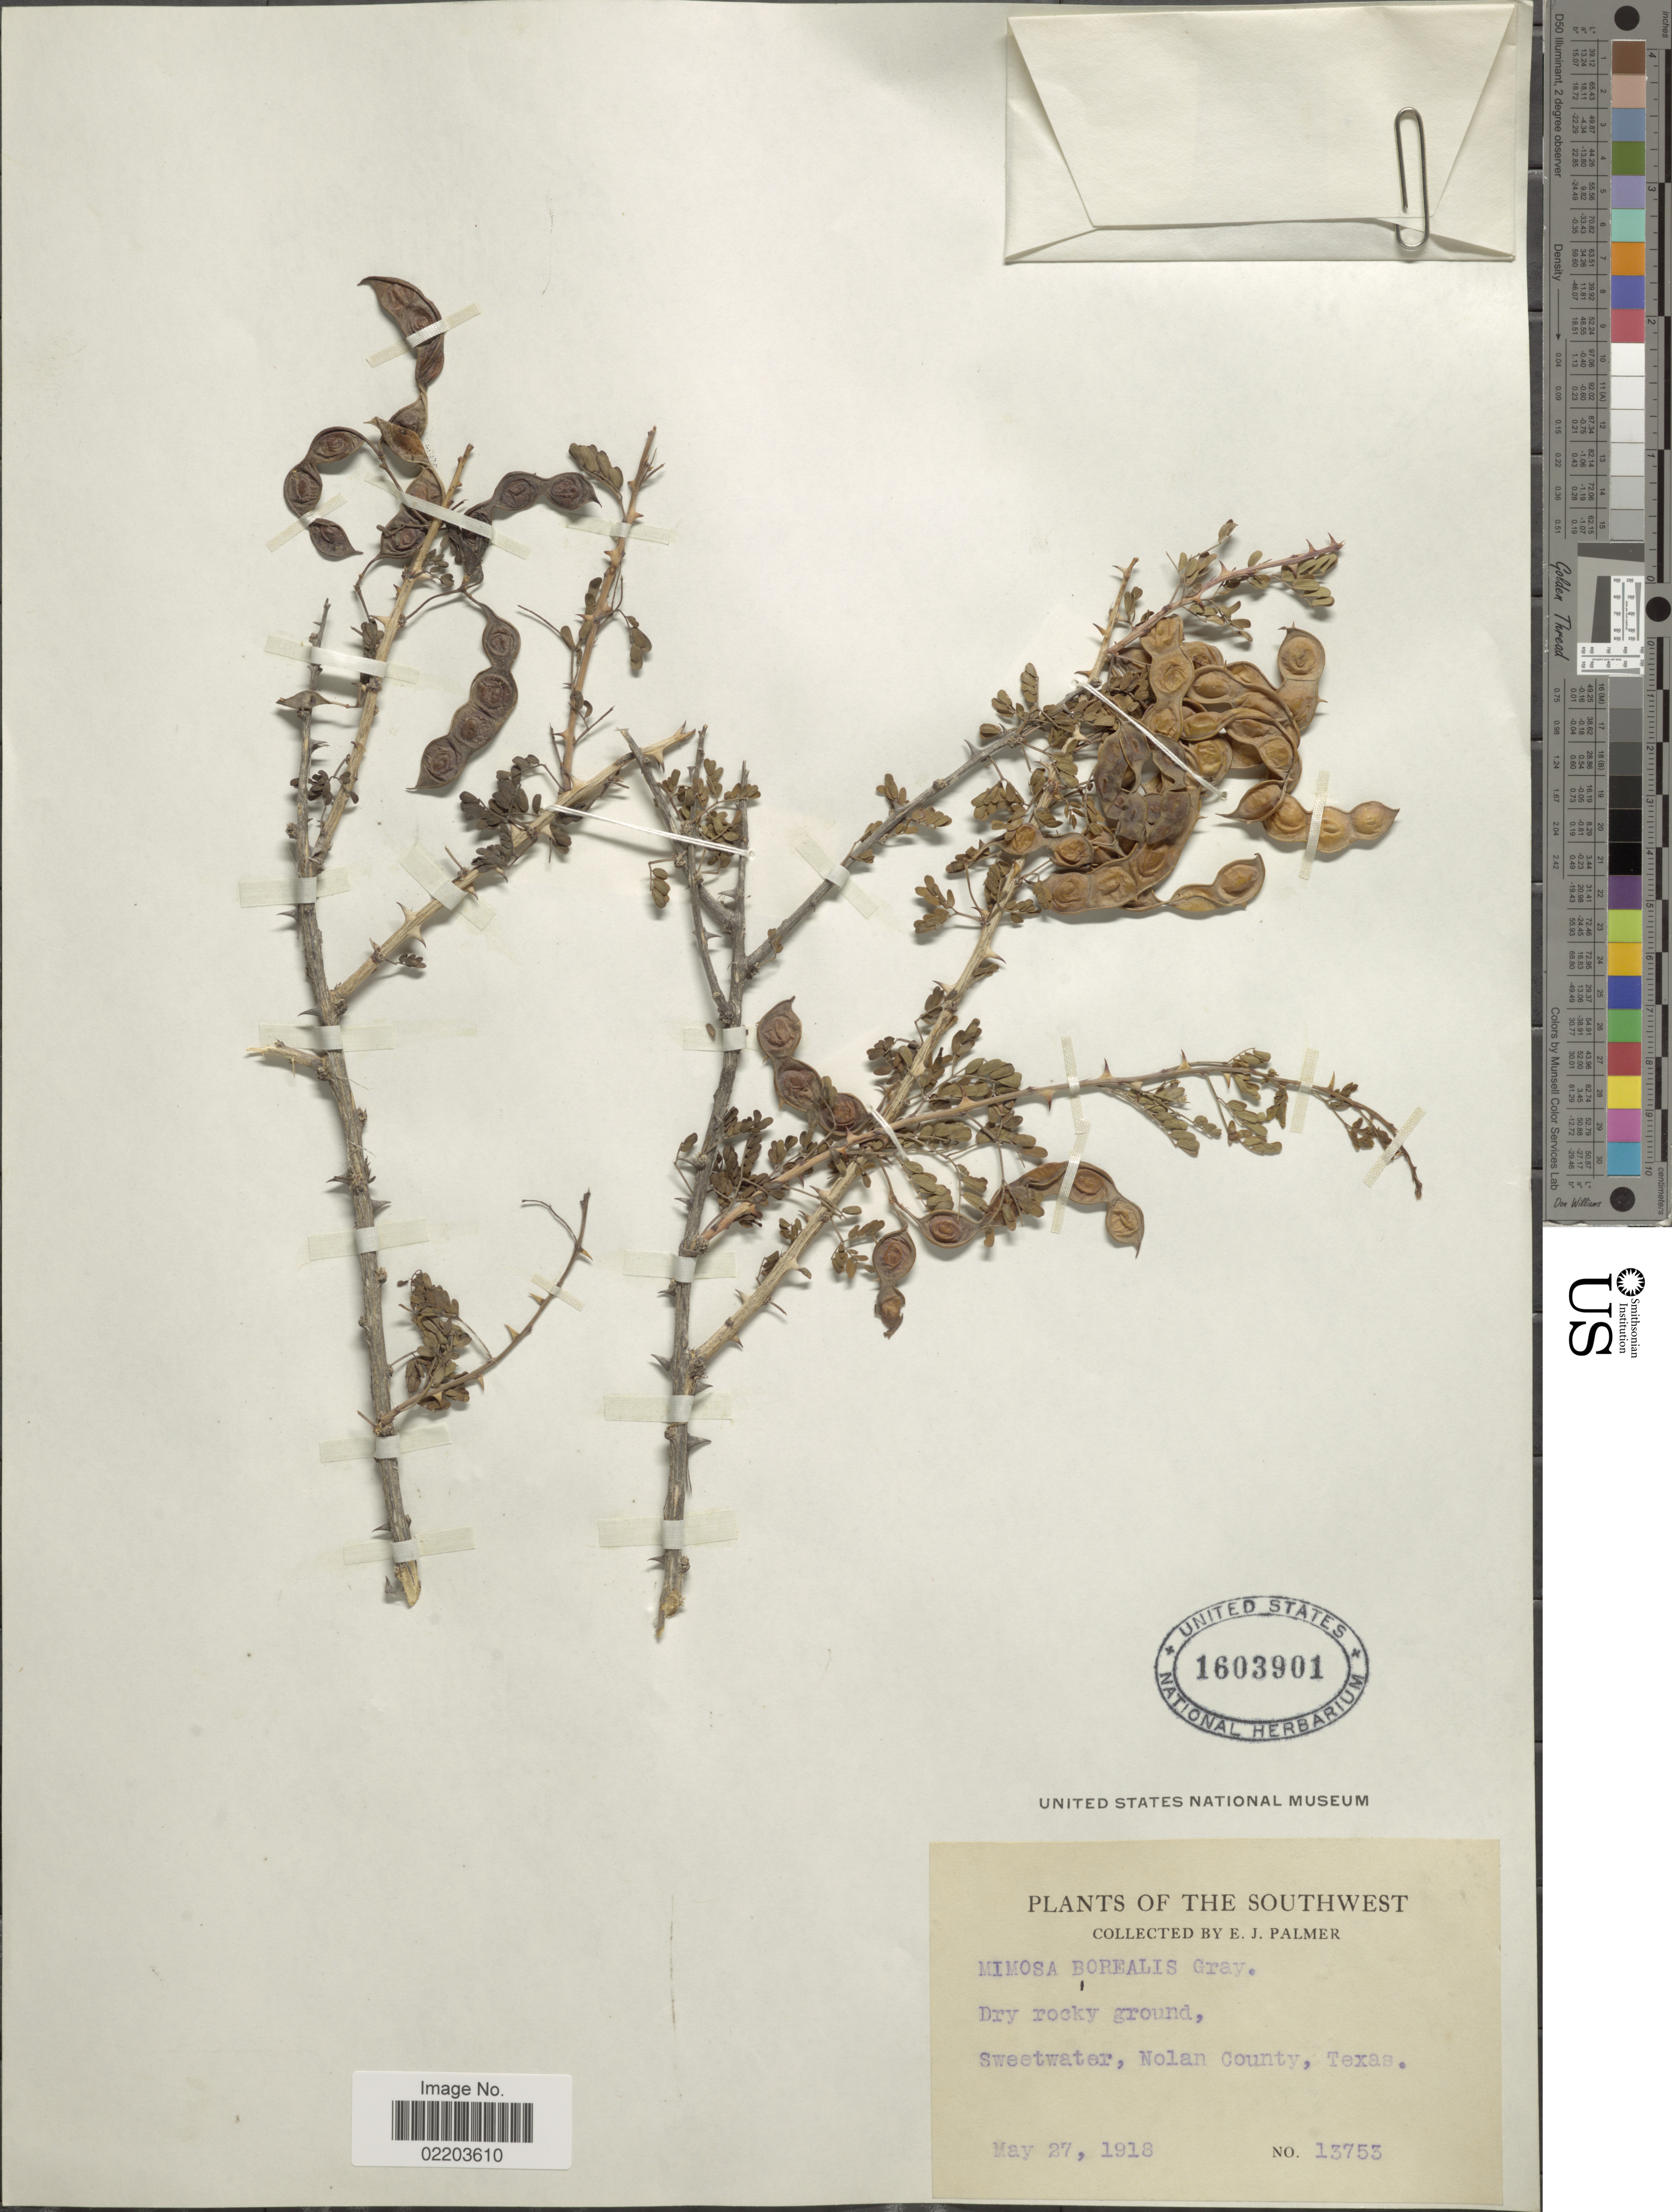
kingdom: Plantae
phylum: Tracheophyta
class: Magnoliopsida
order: Fabales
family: Fabaceae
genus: Mimosa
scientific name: Mimosa borealis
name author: A. Gray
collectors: E. J. Palmer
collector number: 13753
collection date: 1918-05-27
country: United States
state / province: Texas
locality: The Southwest, Dry rocky stream ground, Sweetwater, Nolan County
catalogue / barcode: US 1603901